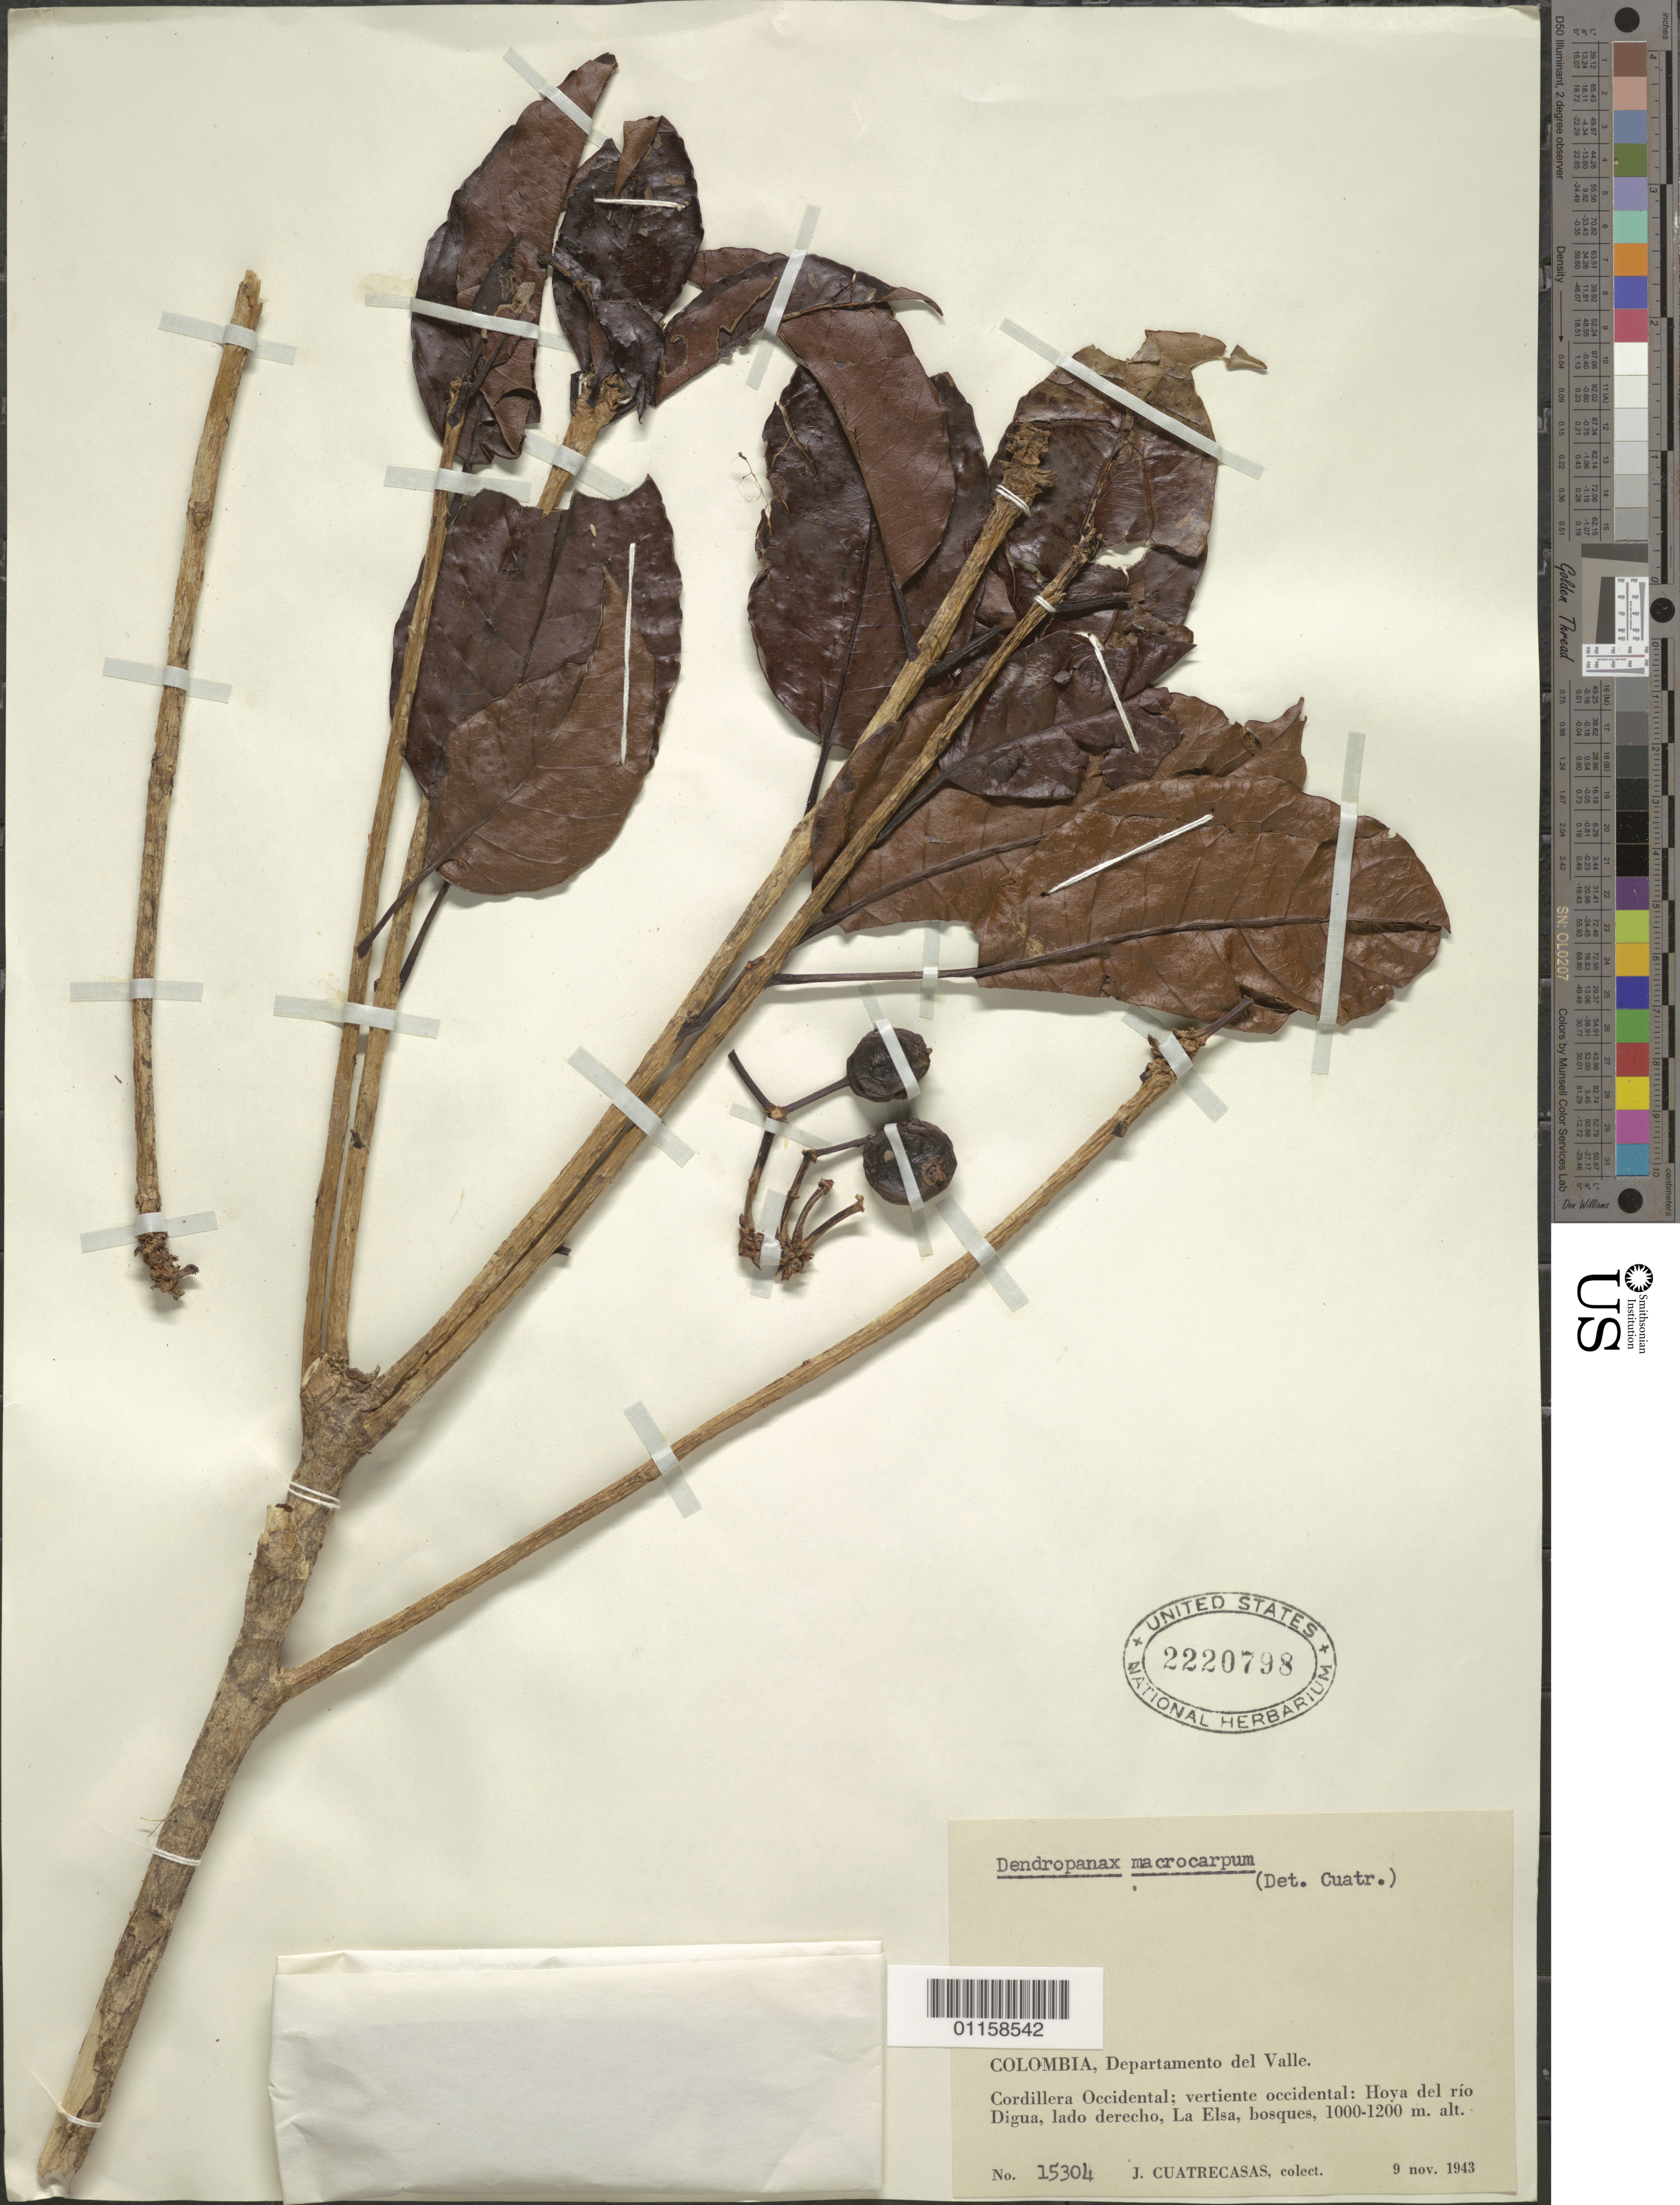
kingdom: Plantae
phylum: Tracheophyta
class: Magnoliopsida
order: Apiales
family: Araliaceae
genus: Dendropanax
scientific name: Dendropanax macrocarpus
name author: Cuatrec.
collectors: J. Cuatrecasas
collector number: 15304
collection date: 1943-11-09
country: Colombia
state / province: Valle del Cauca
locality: Cordillera Occidental; Hoya del rio Digua, lado derecho, La Elsa.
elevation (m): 1000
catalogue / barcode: US 2220798